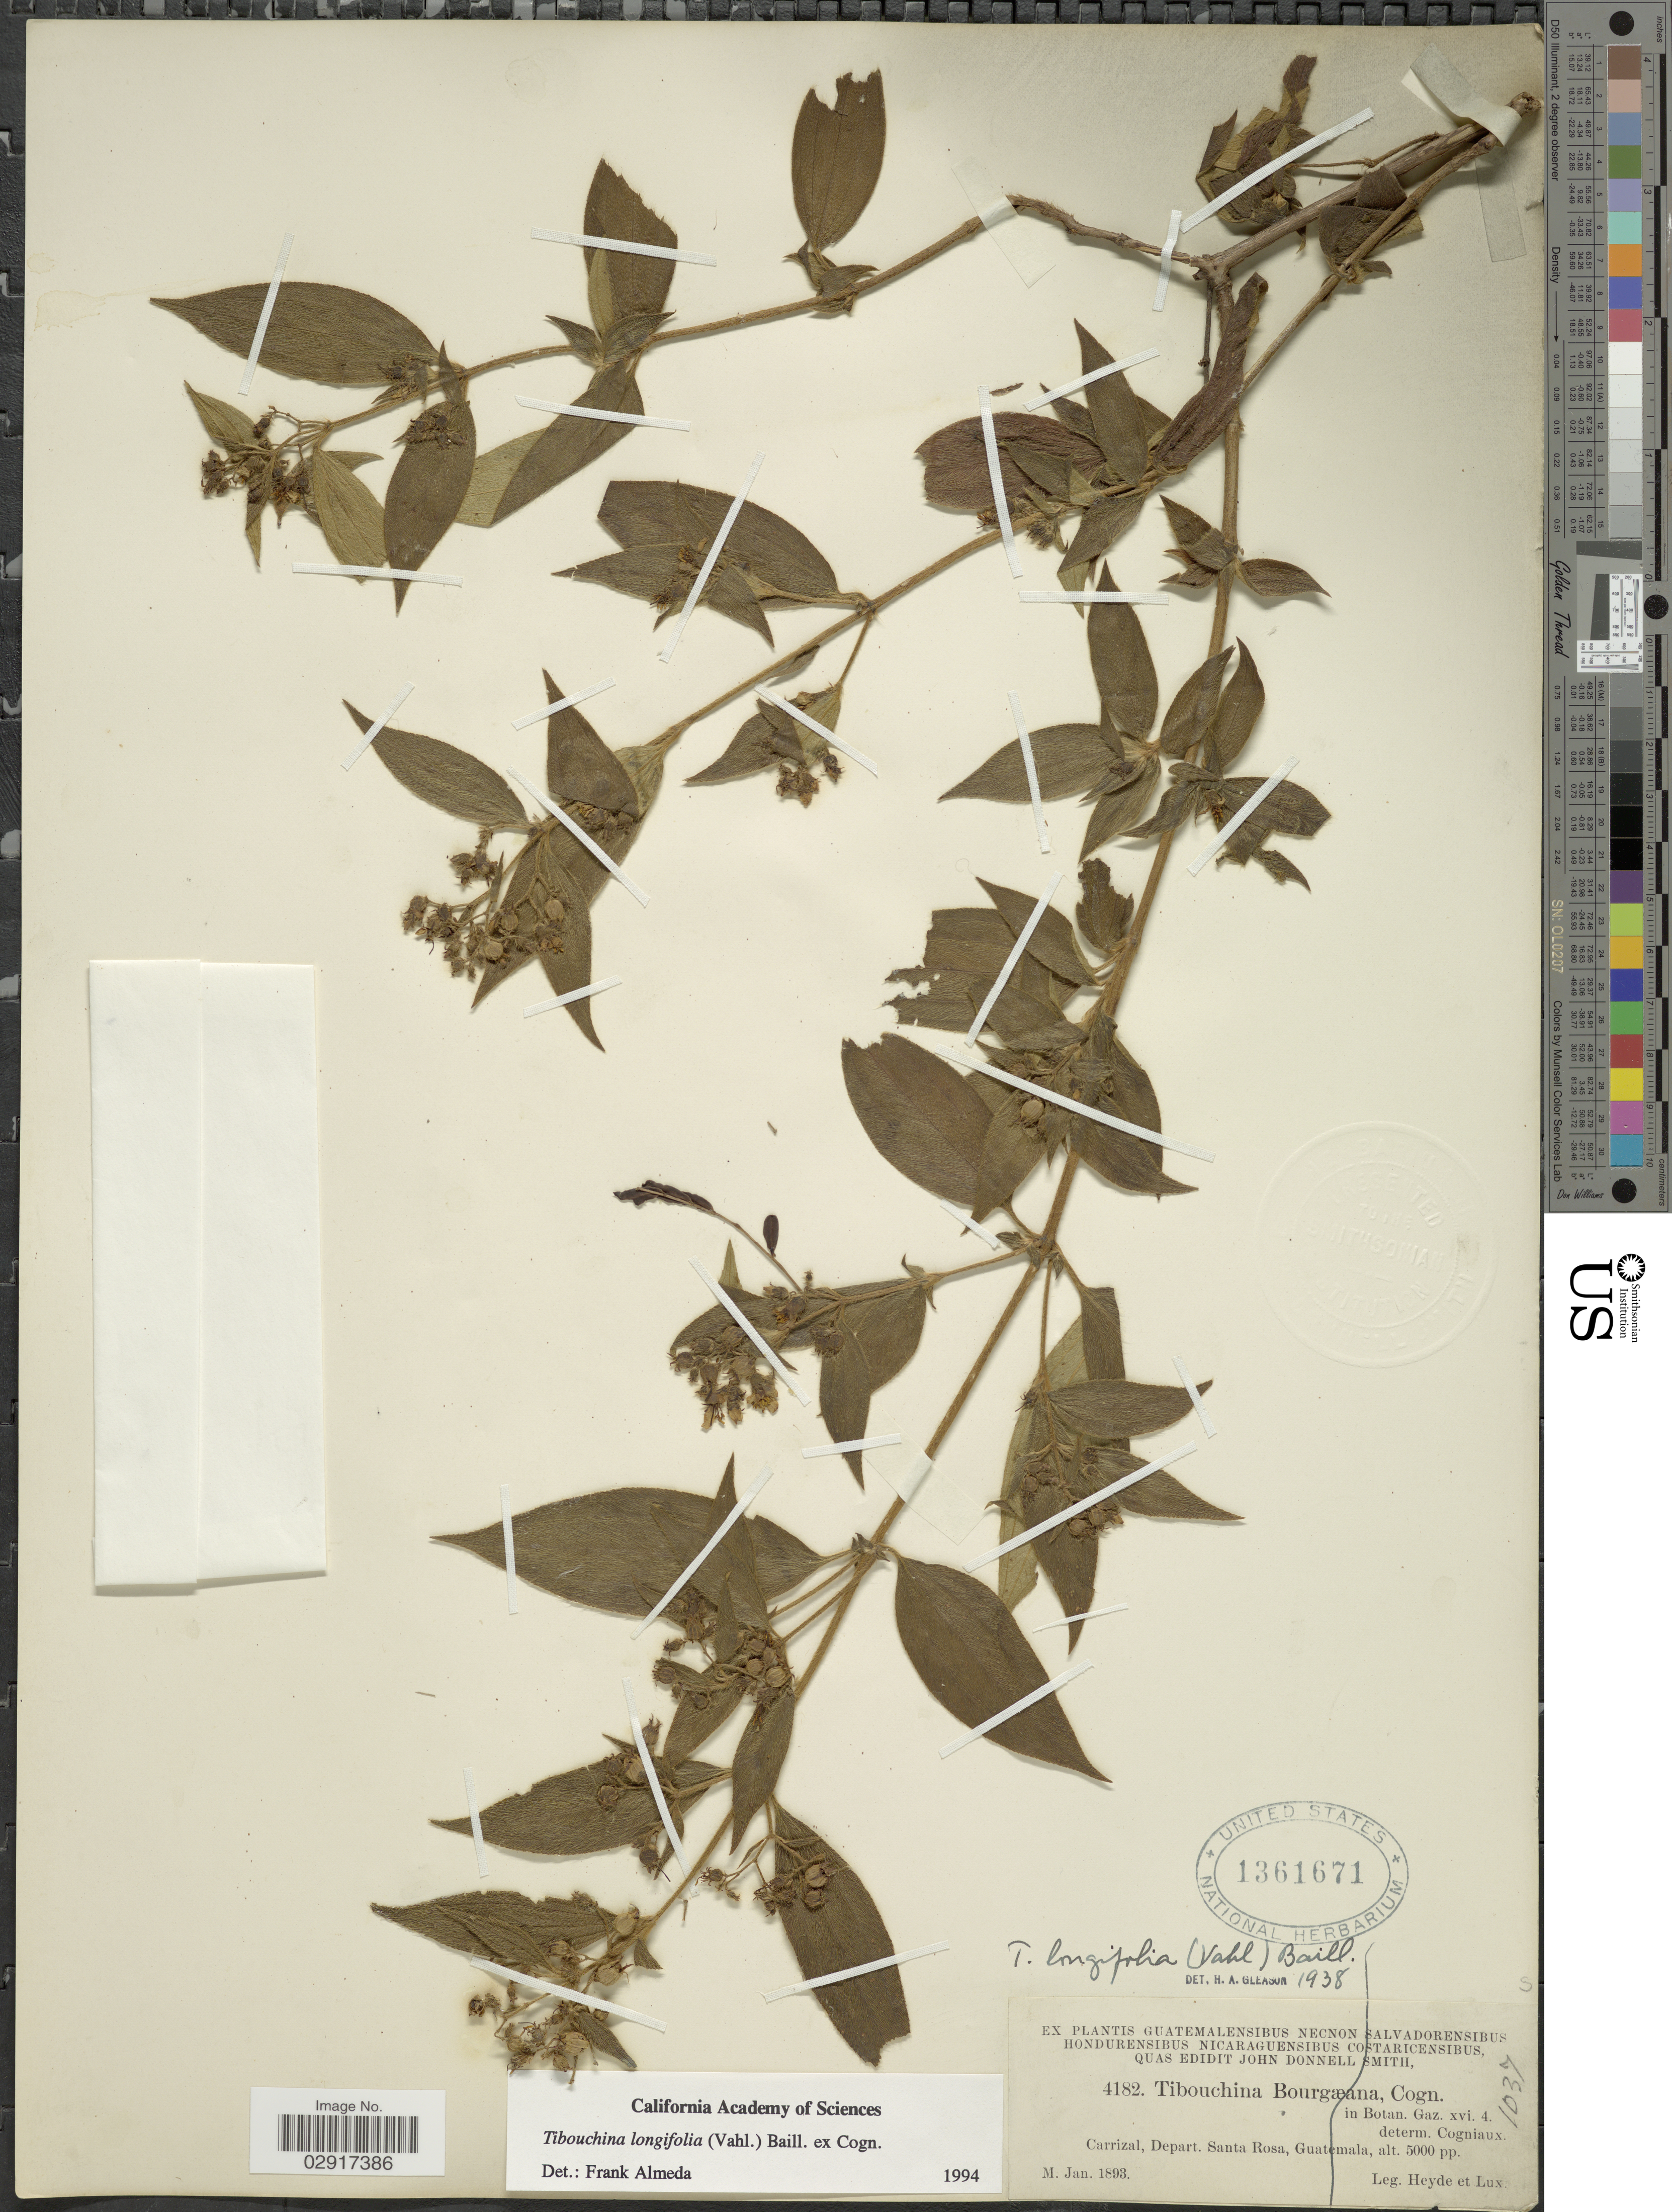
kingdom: Plantae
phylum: Tracheophyta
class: Magnoliopsida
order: Myrtales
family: Melastomataceae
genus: Chaetogastra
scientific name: Chaetogastra longifolia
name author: (Vahl) DC.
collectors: Heyde & Lux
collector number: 4182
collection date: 1893-01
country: Guatemala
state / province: Santa Rosa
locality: Carrizal, Depart. Santa Rosa.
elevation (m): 1524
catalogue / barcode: US 1361671